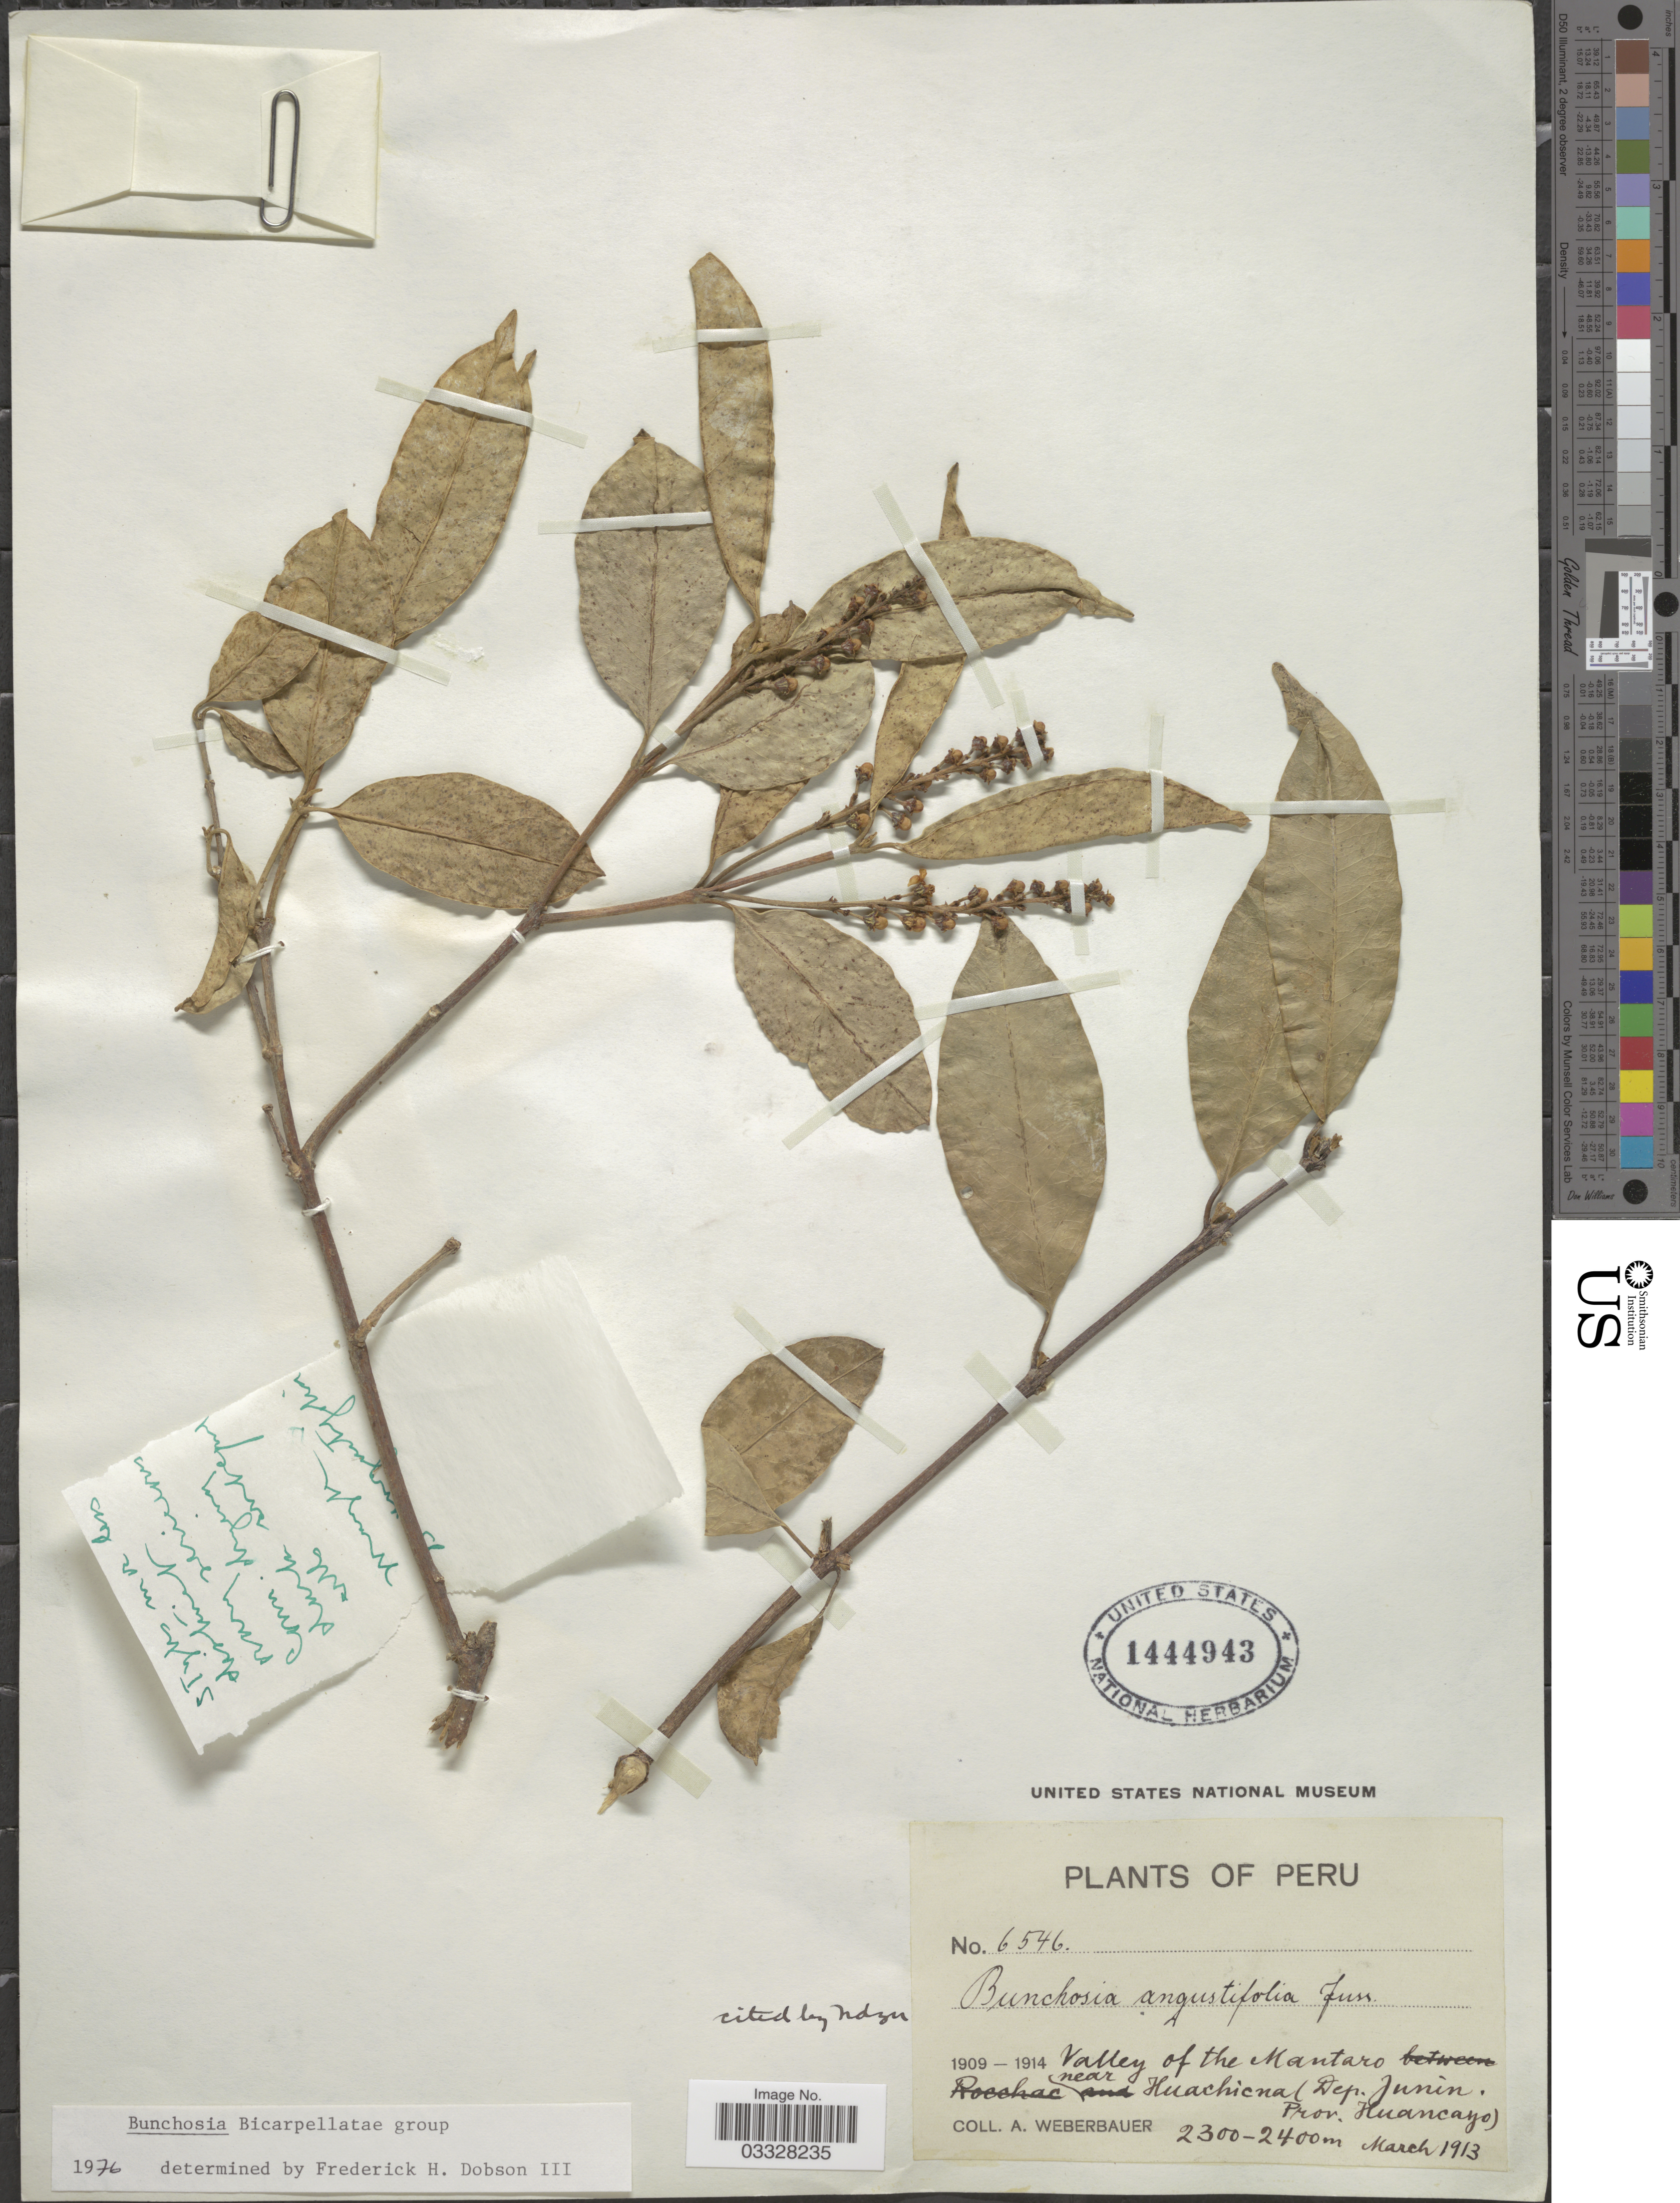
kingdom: Plantae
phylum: Tracheophyta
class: Magnoliopsida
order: Malpighiales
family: Malpighiaceae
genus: Bunchosia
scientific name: Bunchosia armeniaca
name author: (Cav.) DC.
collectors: A. Weberbauer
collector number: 6546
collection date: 1913-03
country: Peru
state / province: Junín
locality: Valley of the Mantaro near Huachicna (Dep. Junin. Prov. Huancayo).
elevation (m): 2300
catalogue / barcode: US 1444943